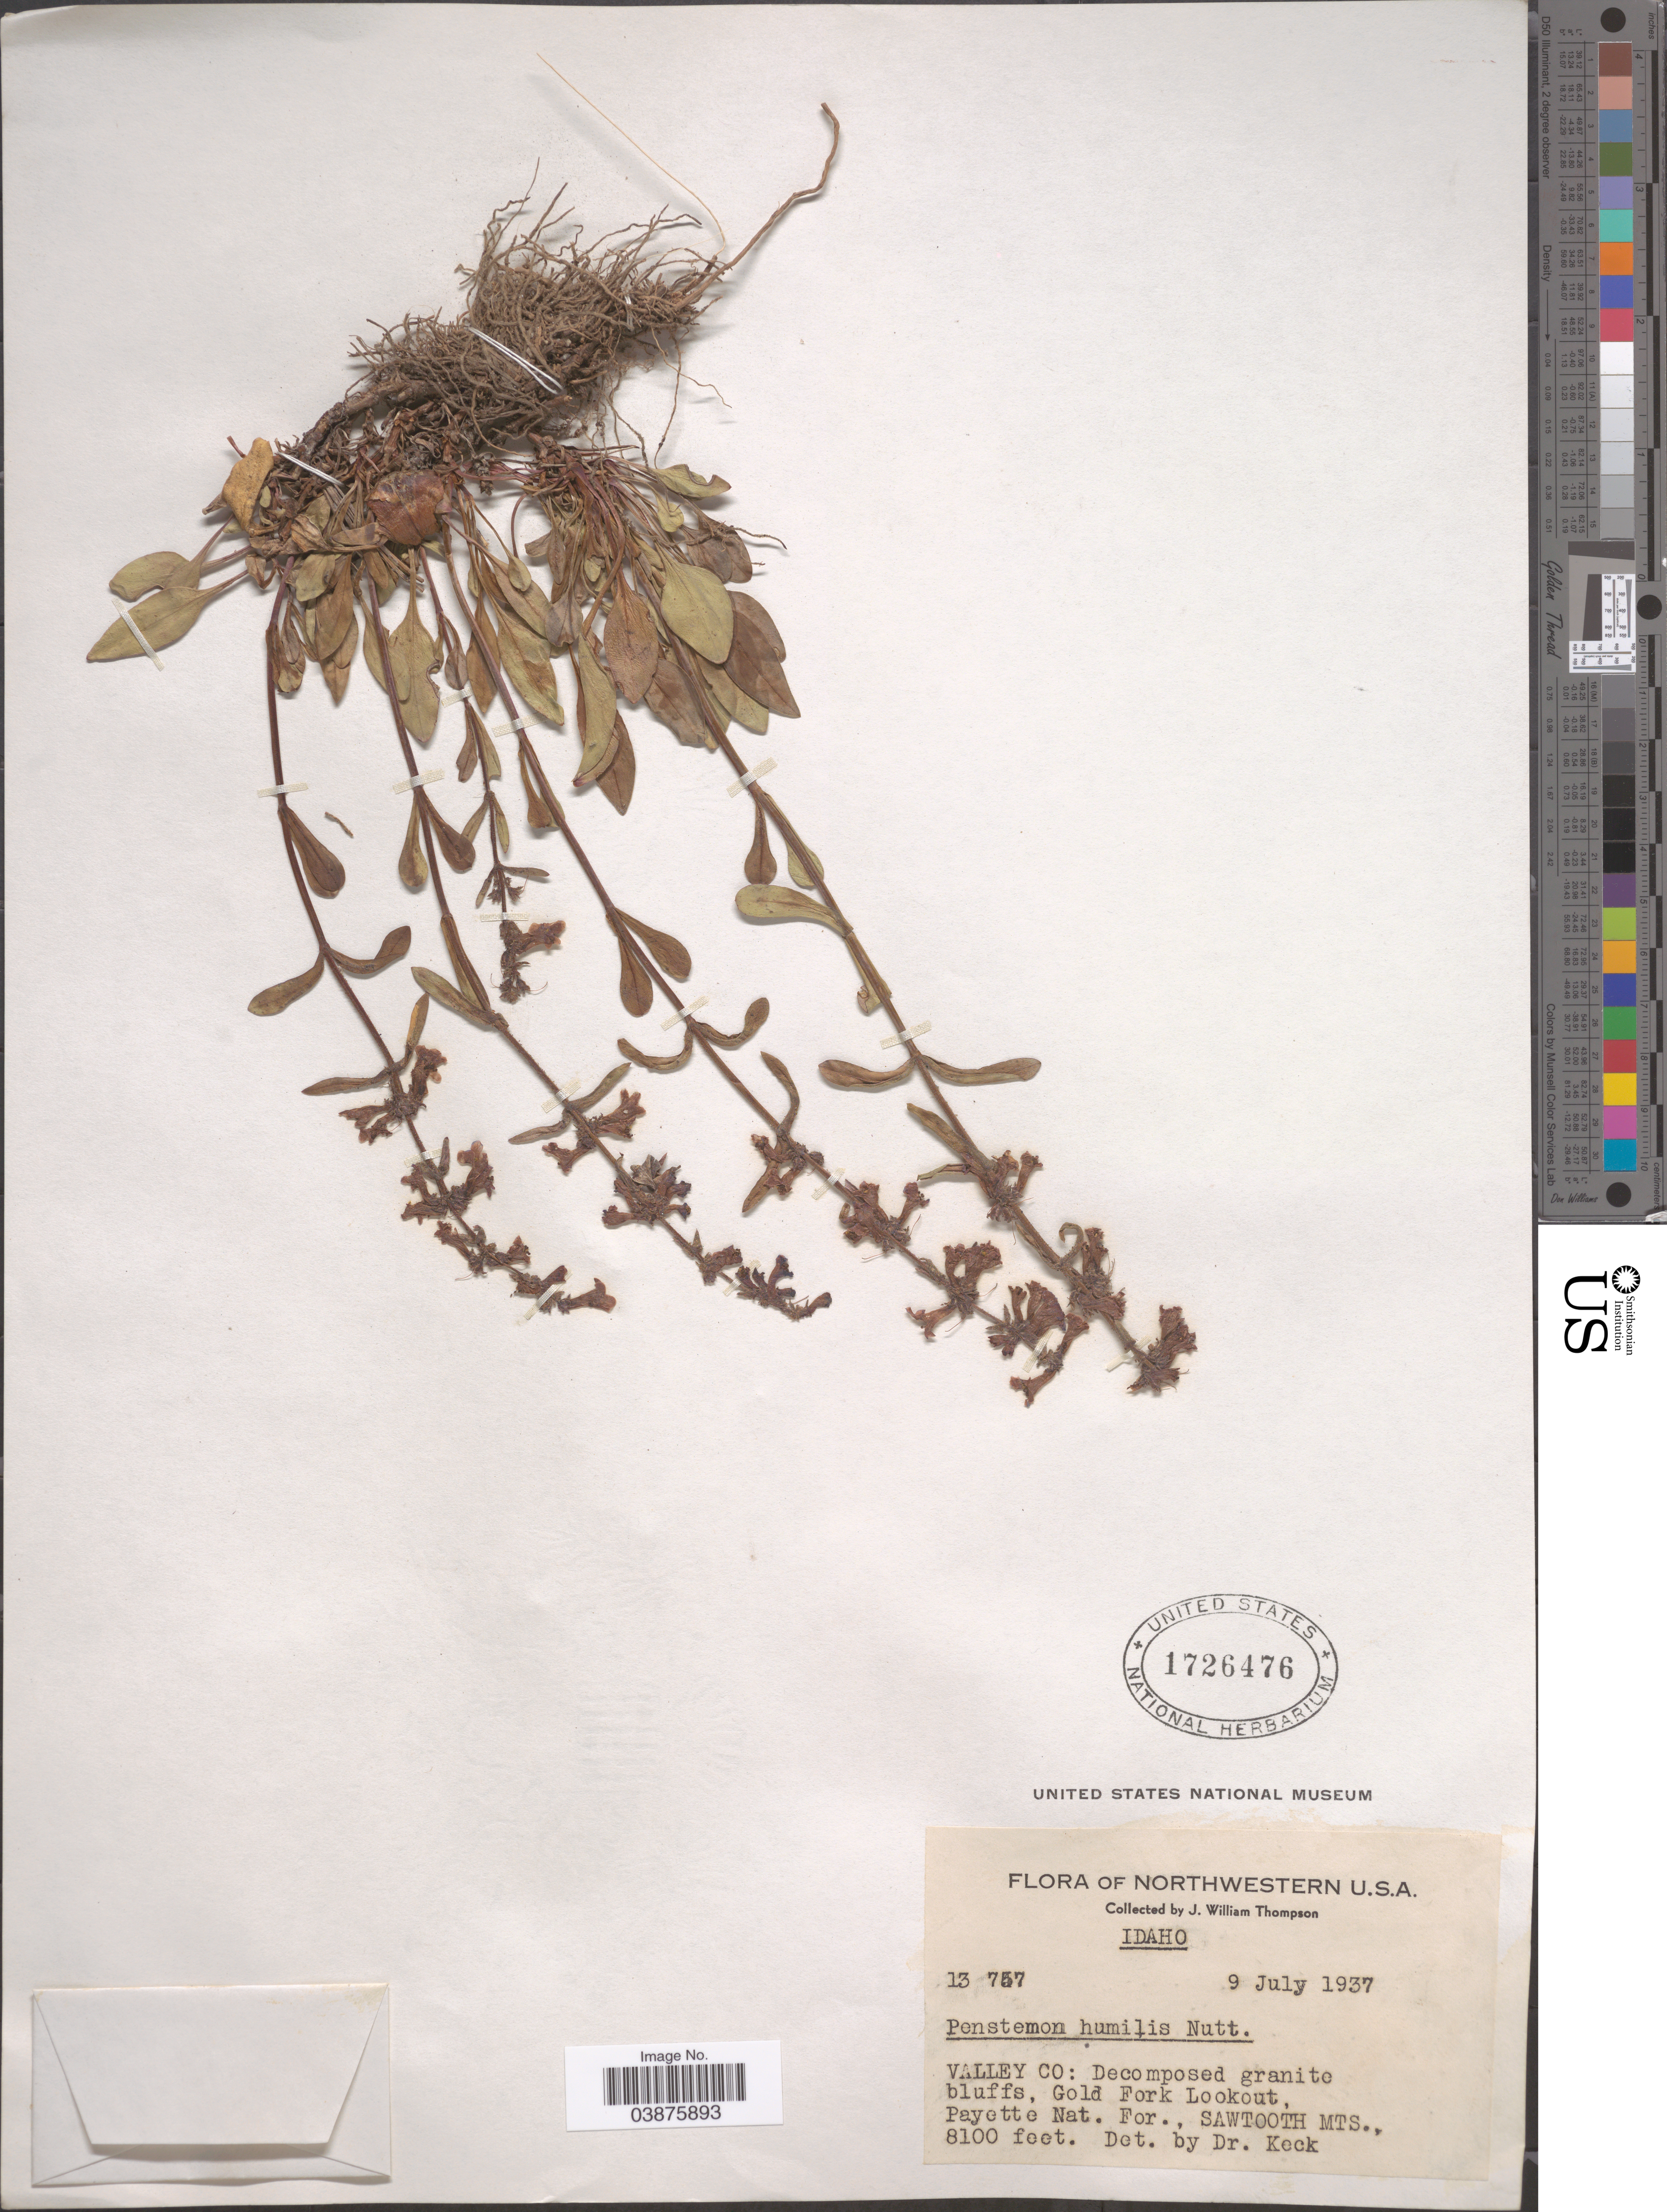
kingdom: Plantae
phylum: Tracheophyta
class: Magnoliopsida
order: Lamiales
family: Plantaginaceae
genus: Penstemon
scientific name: Penstemon humilis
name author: Nutt. ex A. Gray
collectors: J. W. Thompson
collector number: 13757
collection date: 1937-07-09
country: United States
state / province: Idaho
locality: Valley Co: Gold Fork Lookout, Payette Nat. For., Sawtooth Mts.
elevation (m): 2469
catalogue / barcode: US 1726476